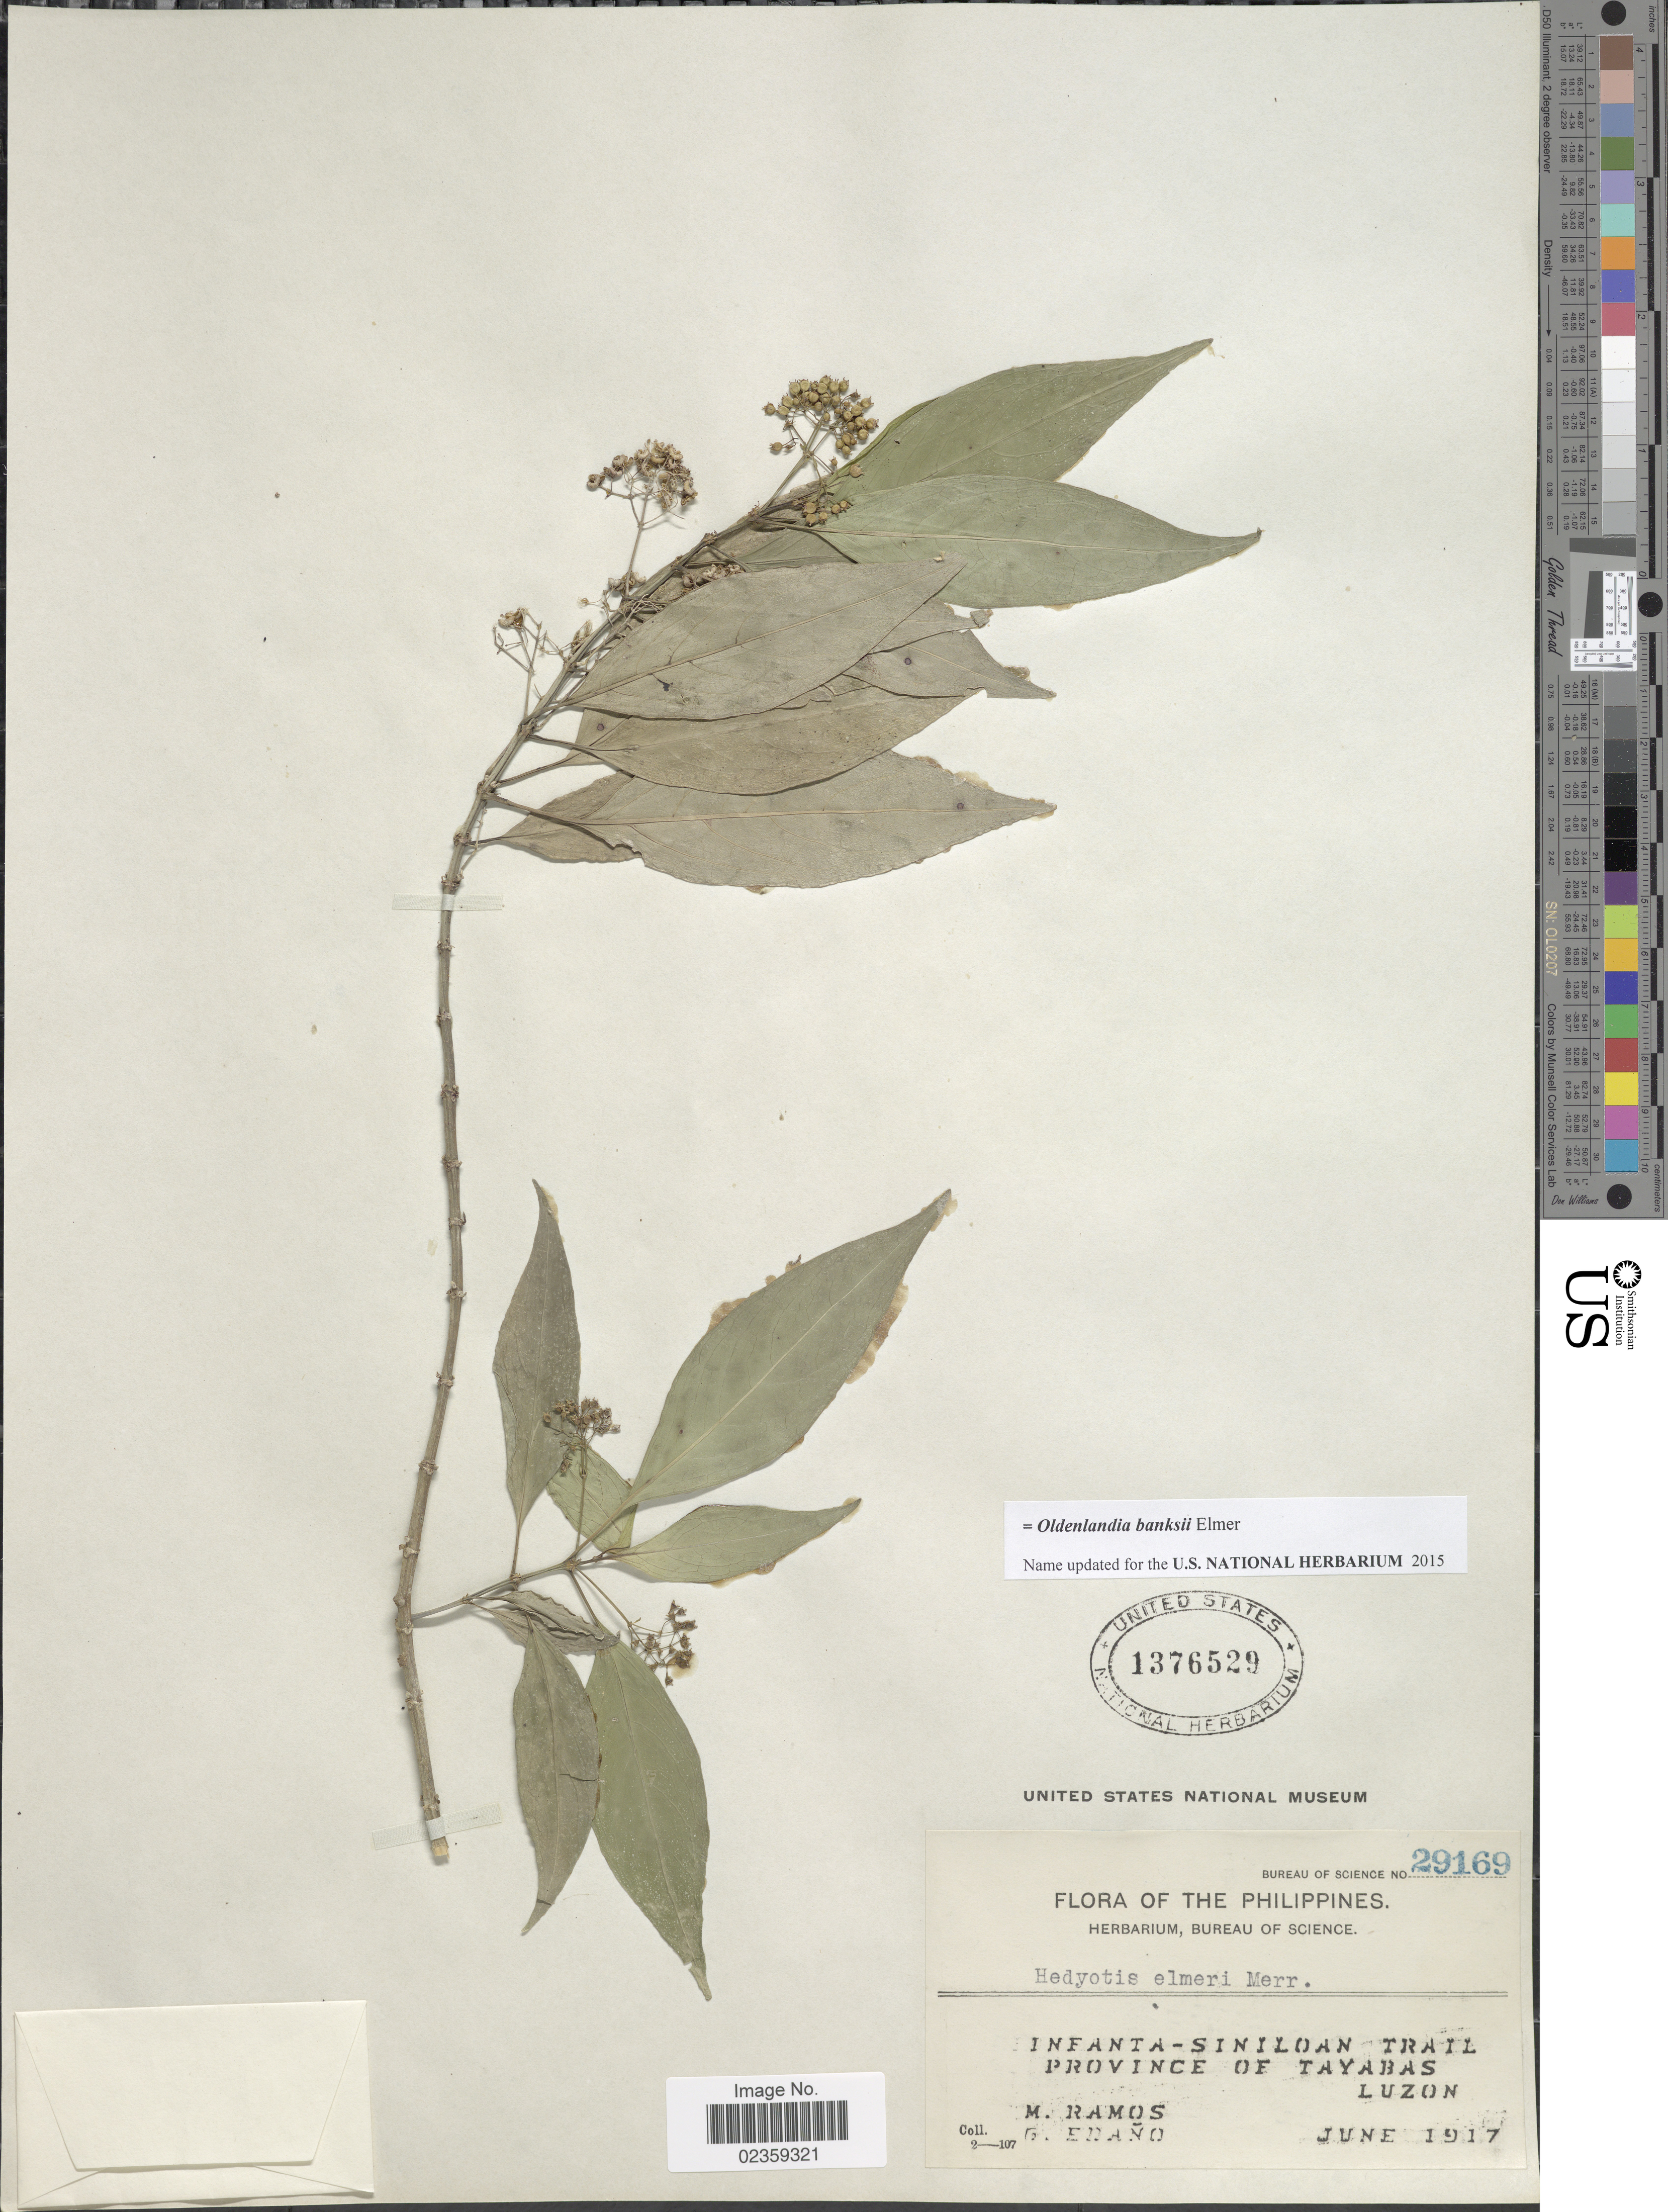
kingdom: Plantae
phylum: Tracheophyta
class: Magnoliopsida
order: Gentianales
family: Rubiaceae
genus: Oldenlandia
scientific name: Oldenlandia banksii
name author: Elmer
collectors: M. Ramos & G. Edaño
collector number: Bureau of Science 29169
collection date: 1917-06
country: Philippines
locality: Infanta-Siniloan Trail. Province of Tayabas. Luzon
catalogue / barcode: US 1376529